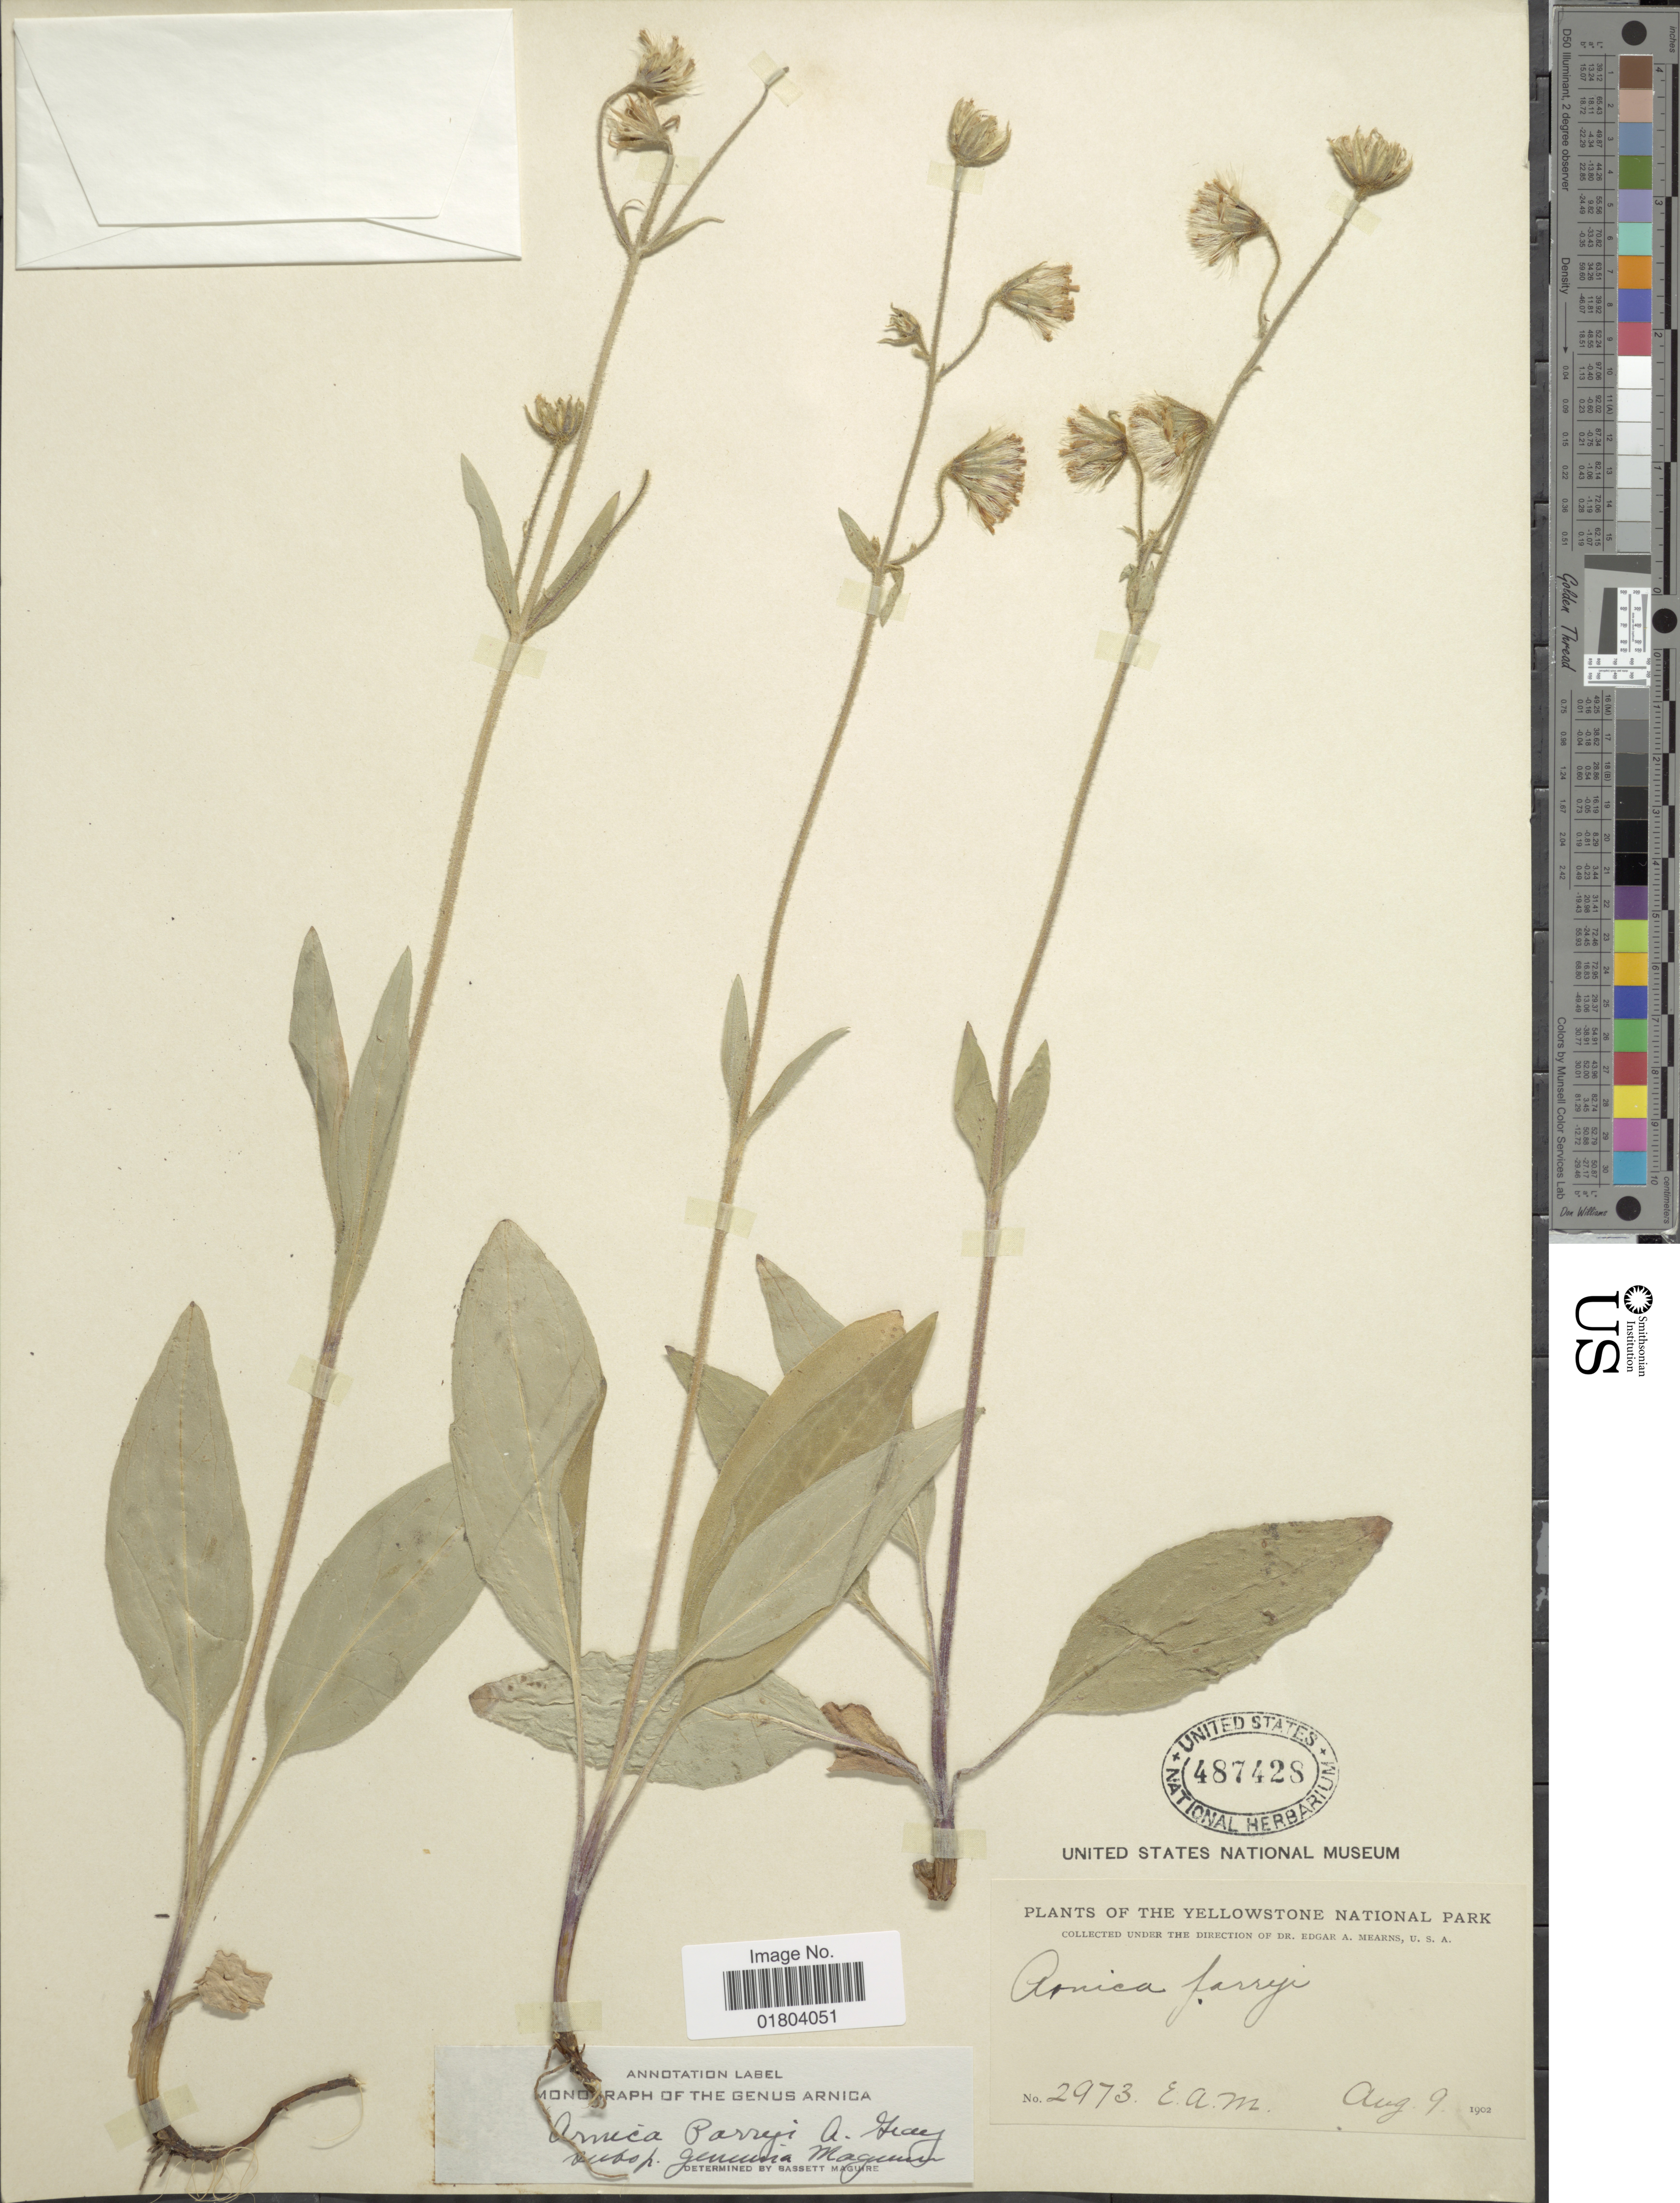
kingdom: Plantae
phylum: Tracheophyta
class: Magnoliopsida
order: Asterales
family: Asteraceae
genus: Arnica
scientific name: Arnica parryi subsp. genuina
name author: Maguire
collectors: E. A. Mearns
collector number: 2973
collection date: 1902-08-09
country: United States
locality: The Yellowstone National Park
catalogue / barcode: US 487428